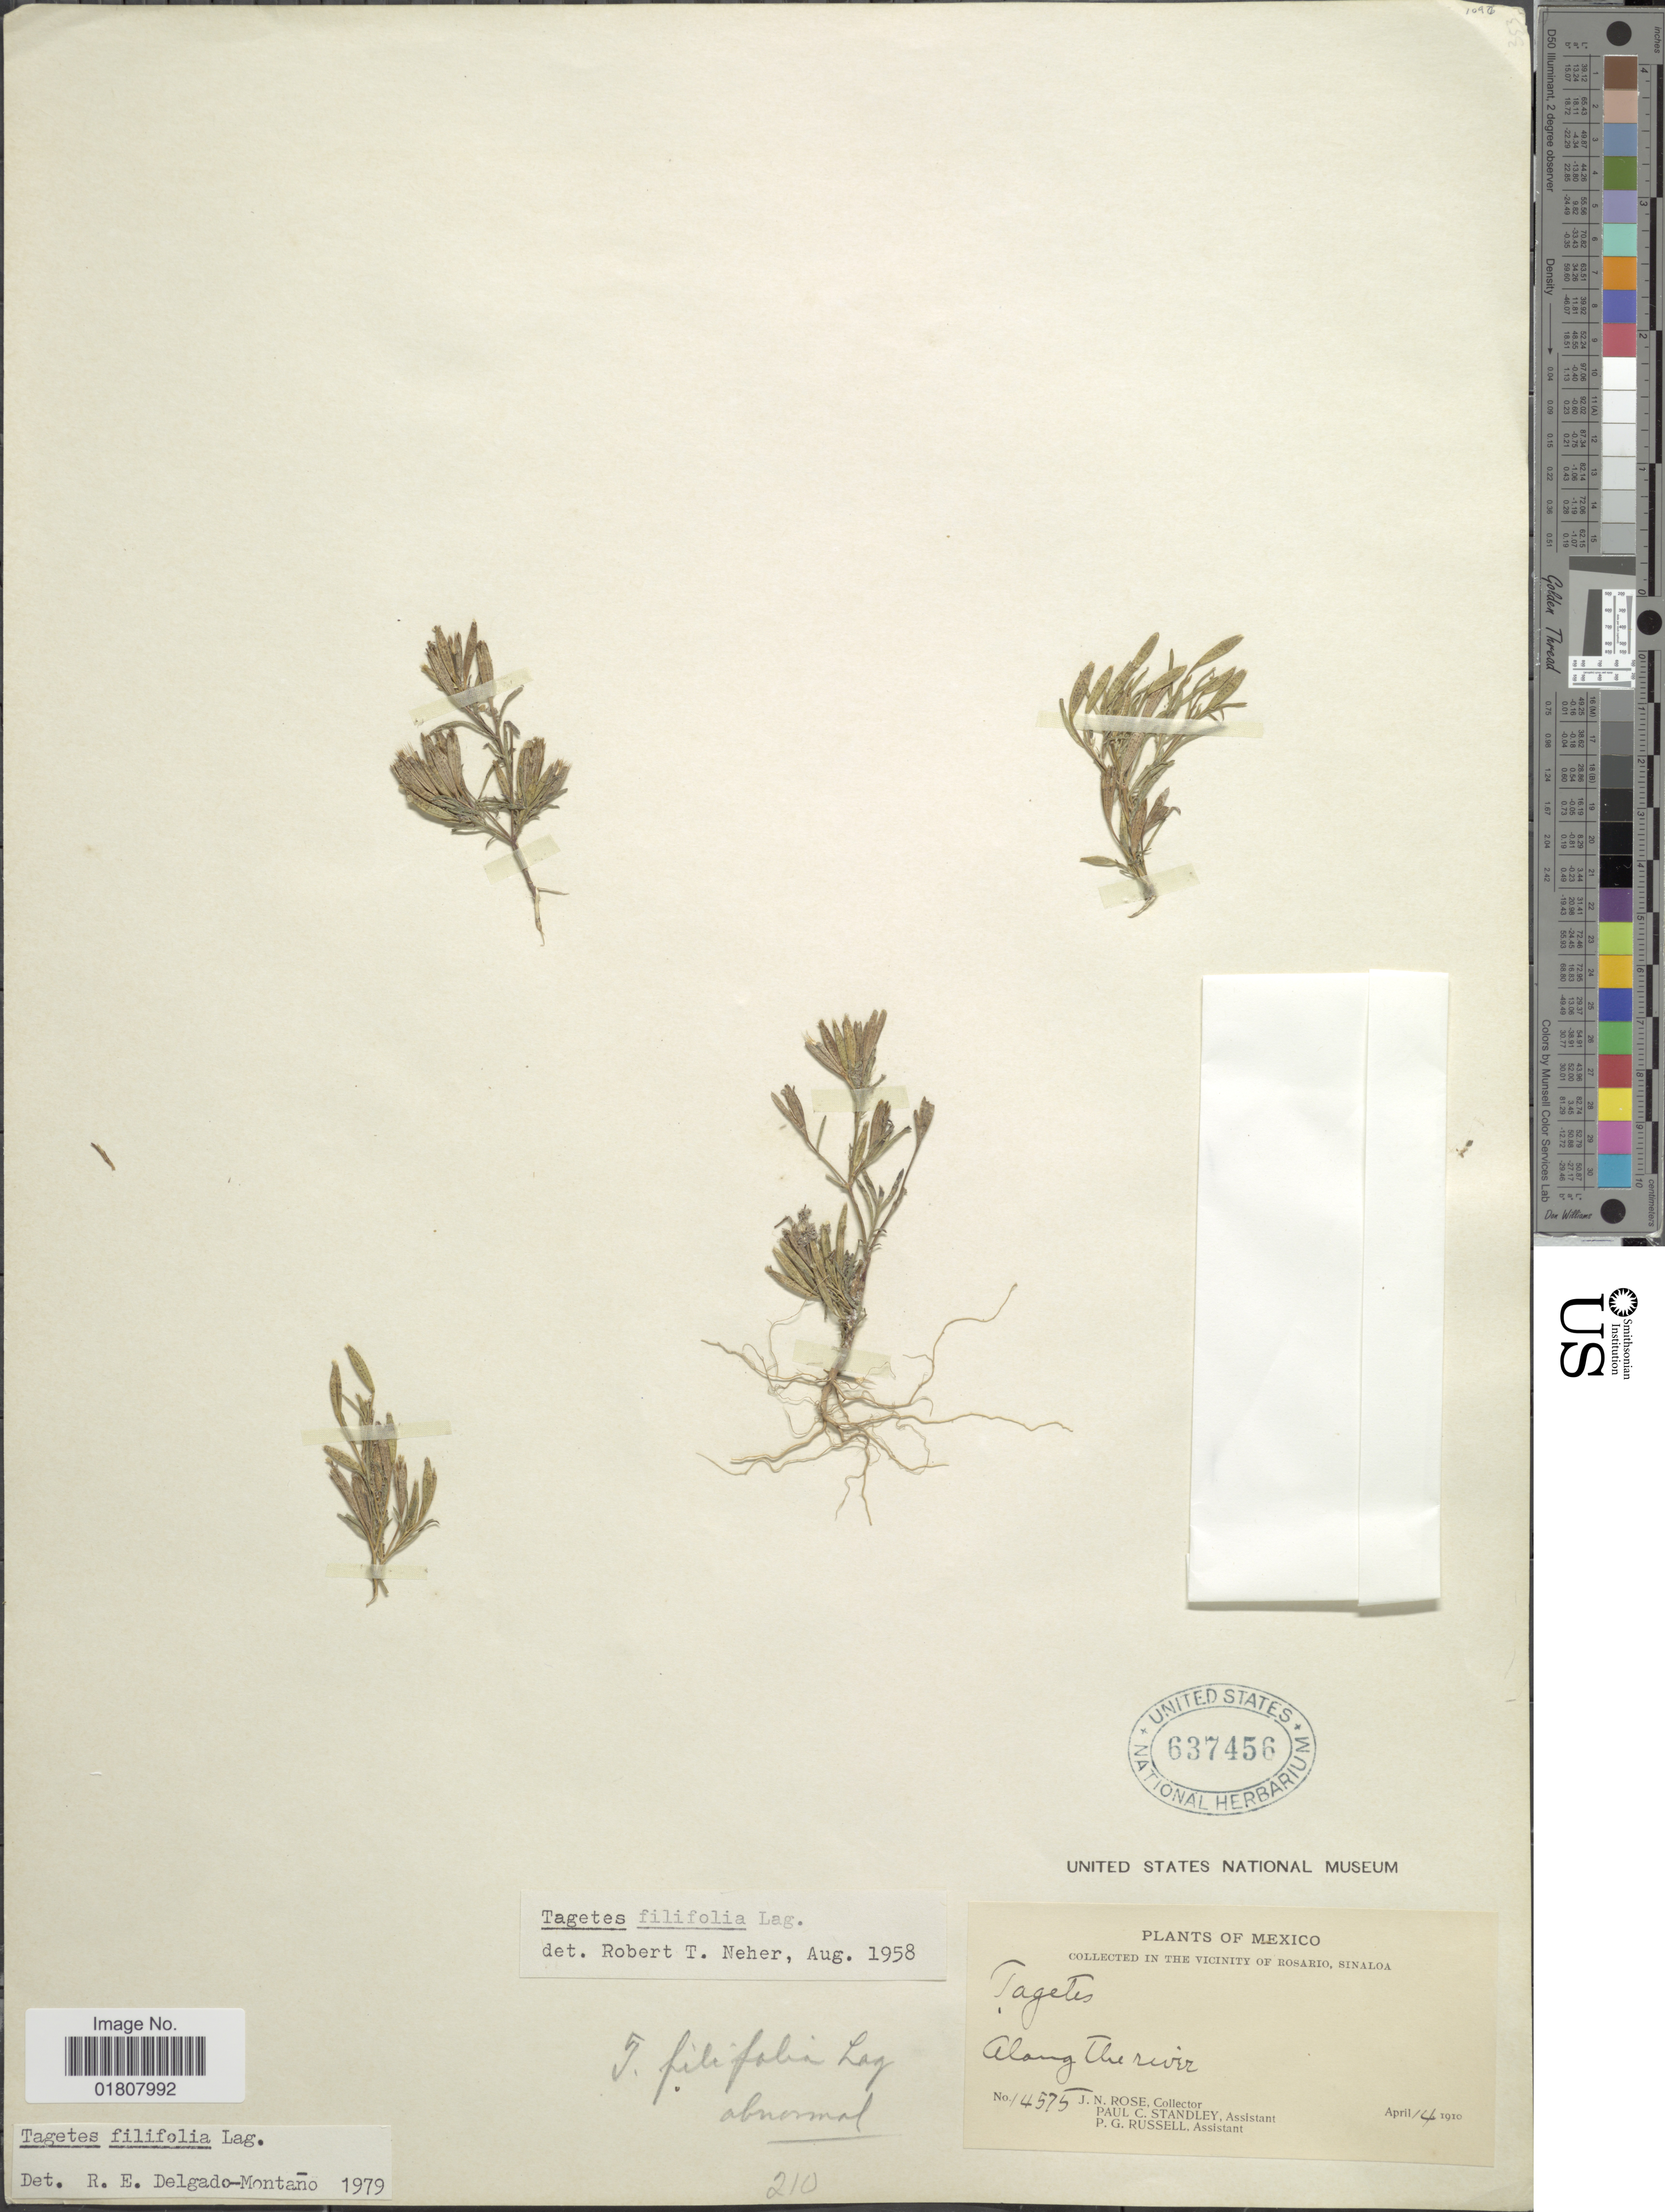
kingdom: Plantae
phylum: Tracheophyta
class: Magnoliopsida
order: Asterales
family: Asteraceae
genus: Tagetes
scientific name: Tagetes filifolia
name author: Lag.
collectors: J. N. Rose, P. C. Standley & P. G. Russell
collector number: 14575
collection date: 1910-04-14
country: Mexico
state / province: Sinaloa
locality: Vicinity of Rosario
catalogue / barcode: US 637456